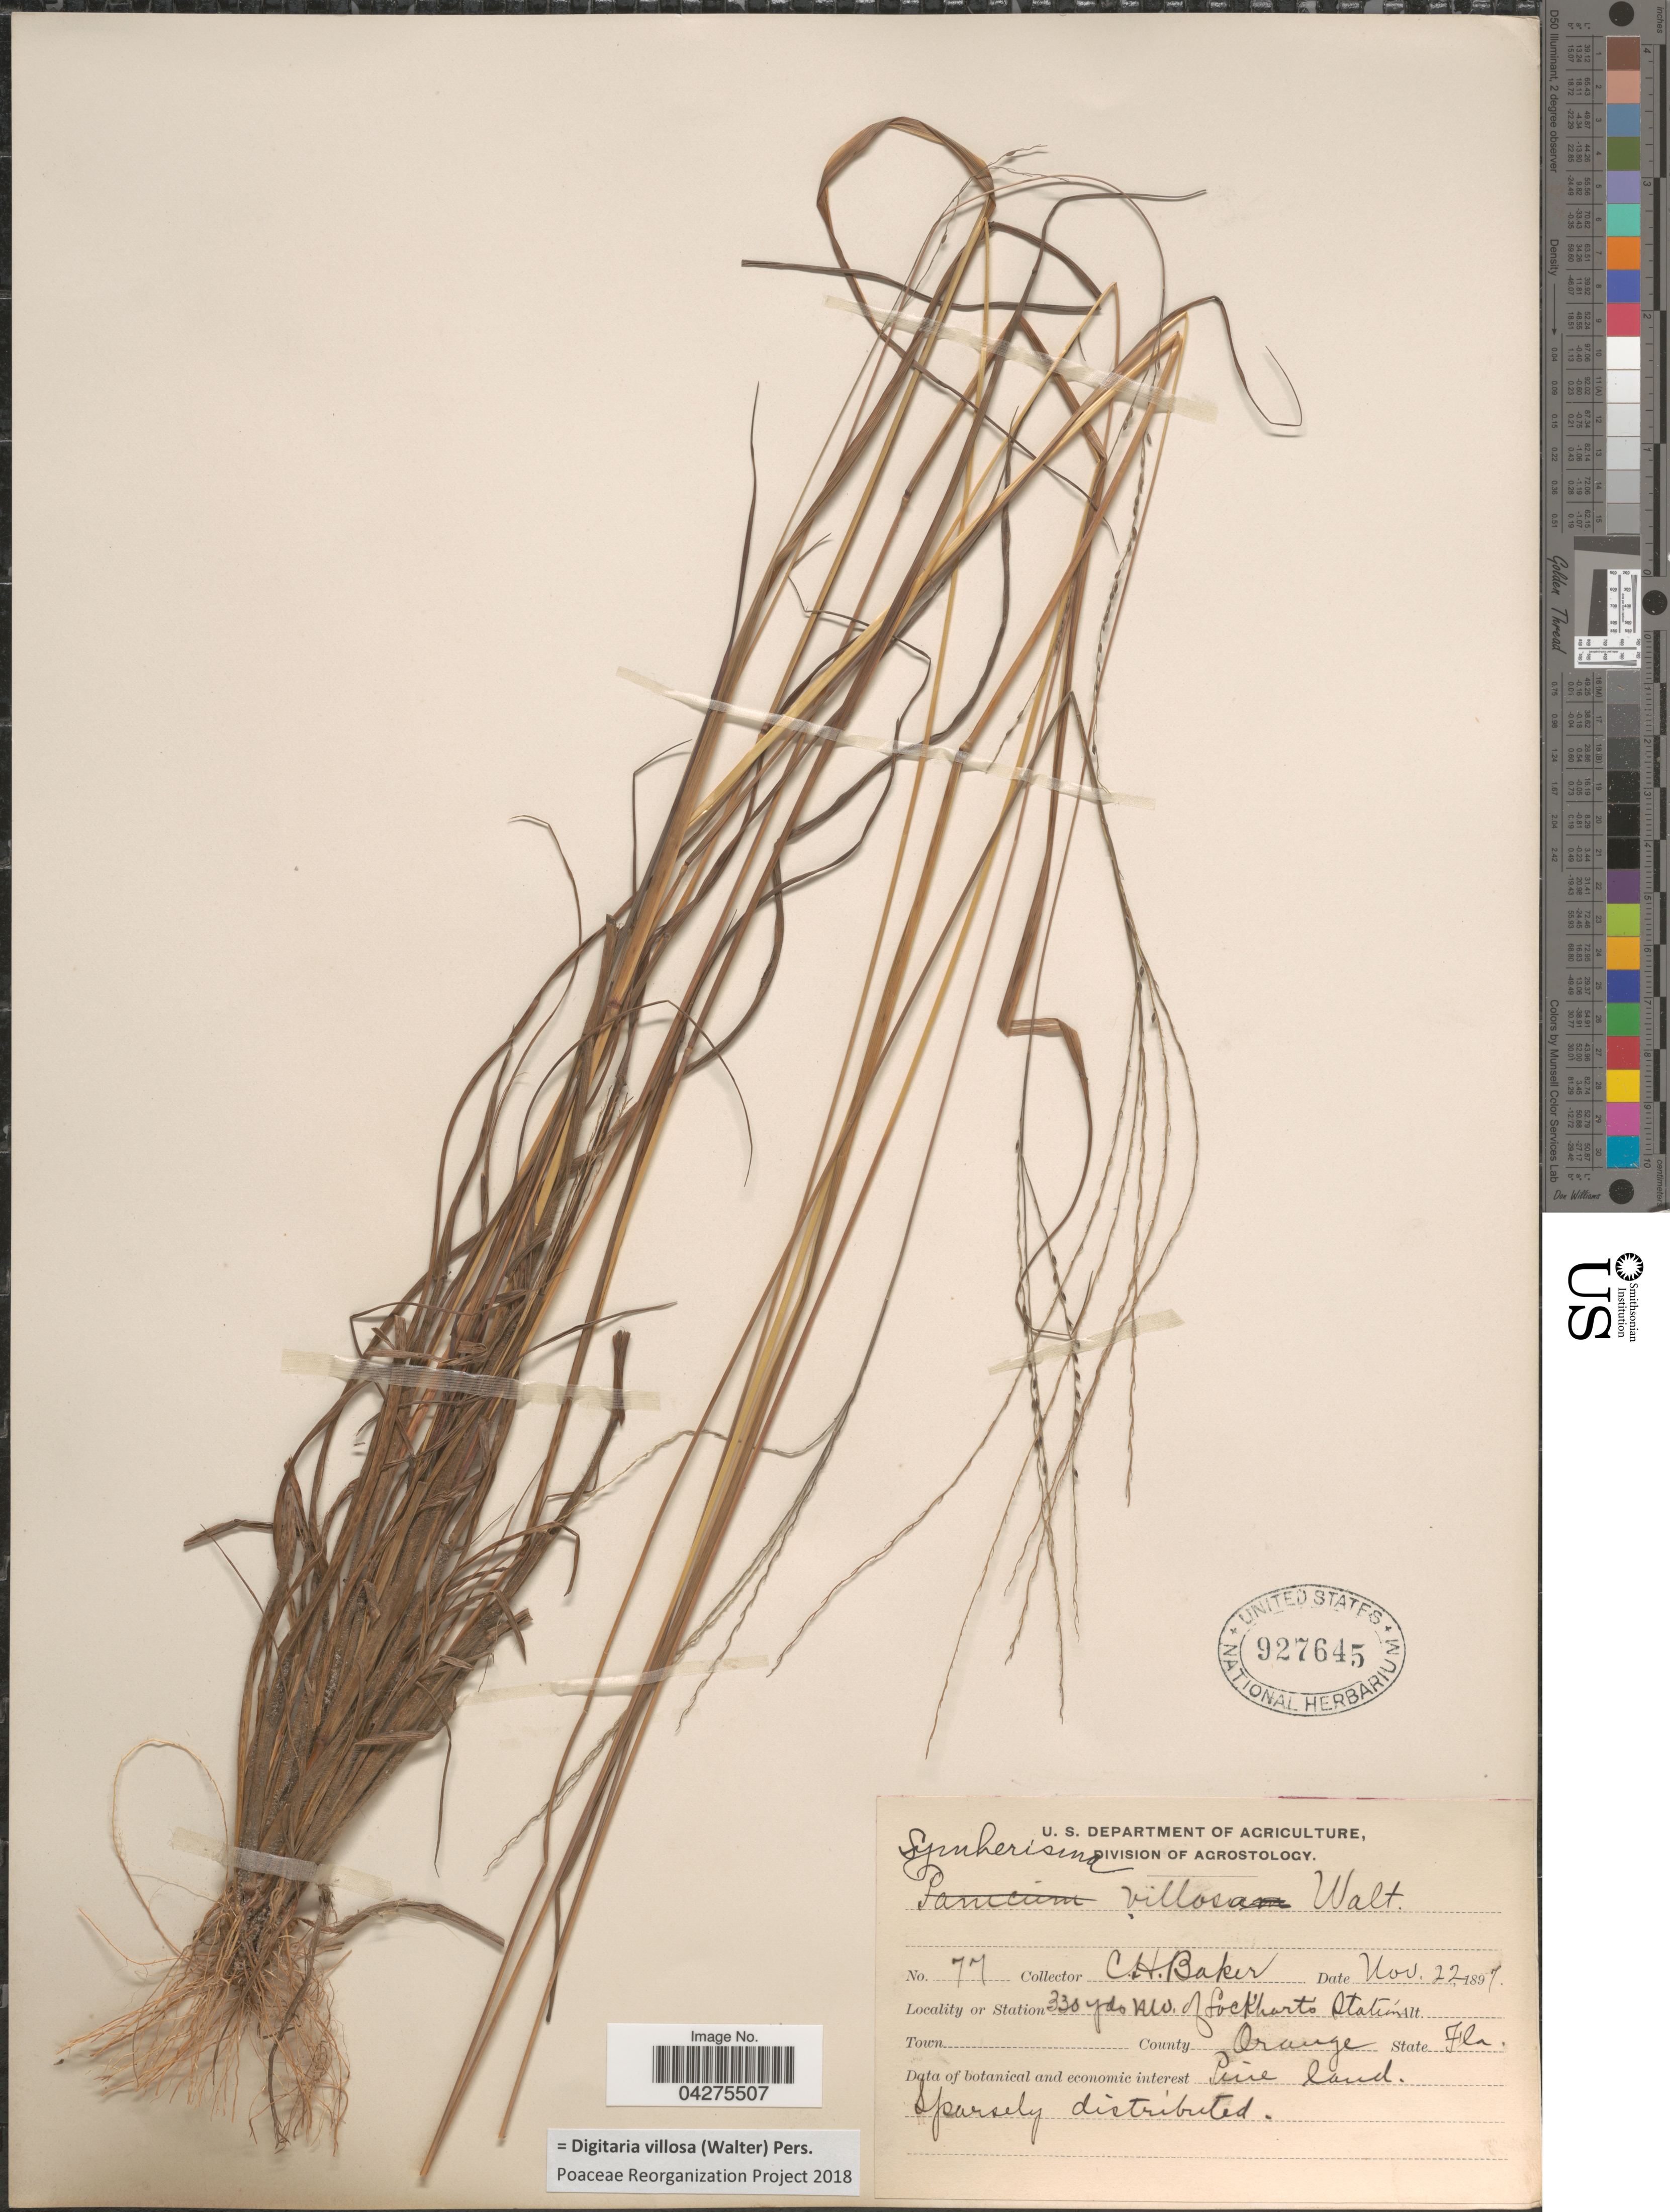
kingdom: Plantae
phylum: Tracheophyta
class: Liliopsida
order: Poales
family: Poaceae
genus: Digitaria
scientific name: Digitaria villosa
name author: (Walter) Pers.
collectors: C. H. Baker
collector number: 77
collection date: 1897-11-22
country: United States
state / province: Florida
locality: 330 yds NW. of Lockhart's Station. County Orange. Pine land.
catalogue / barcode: US 927645